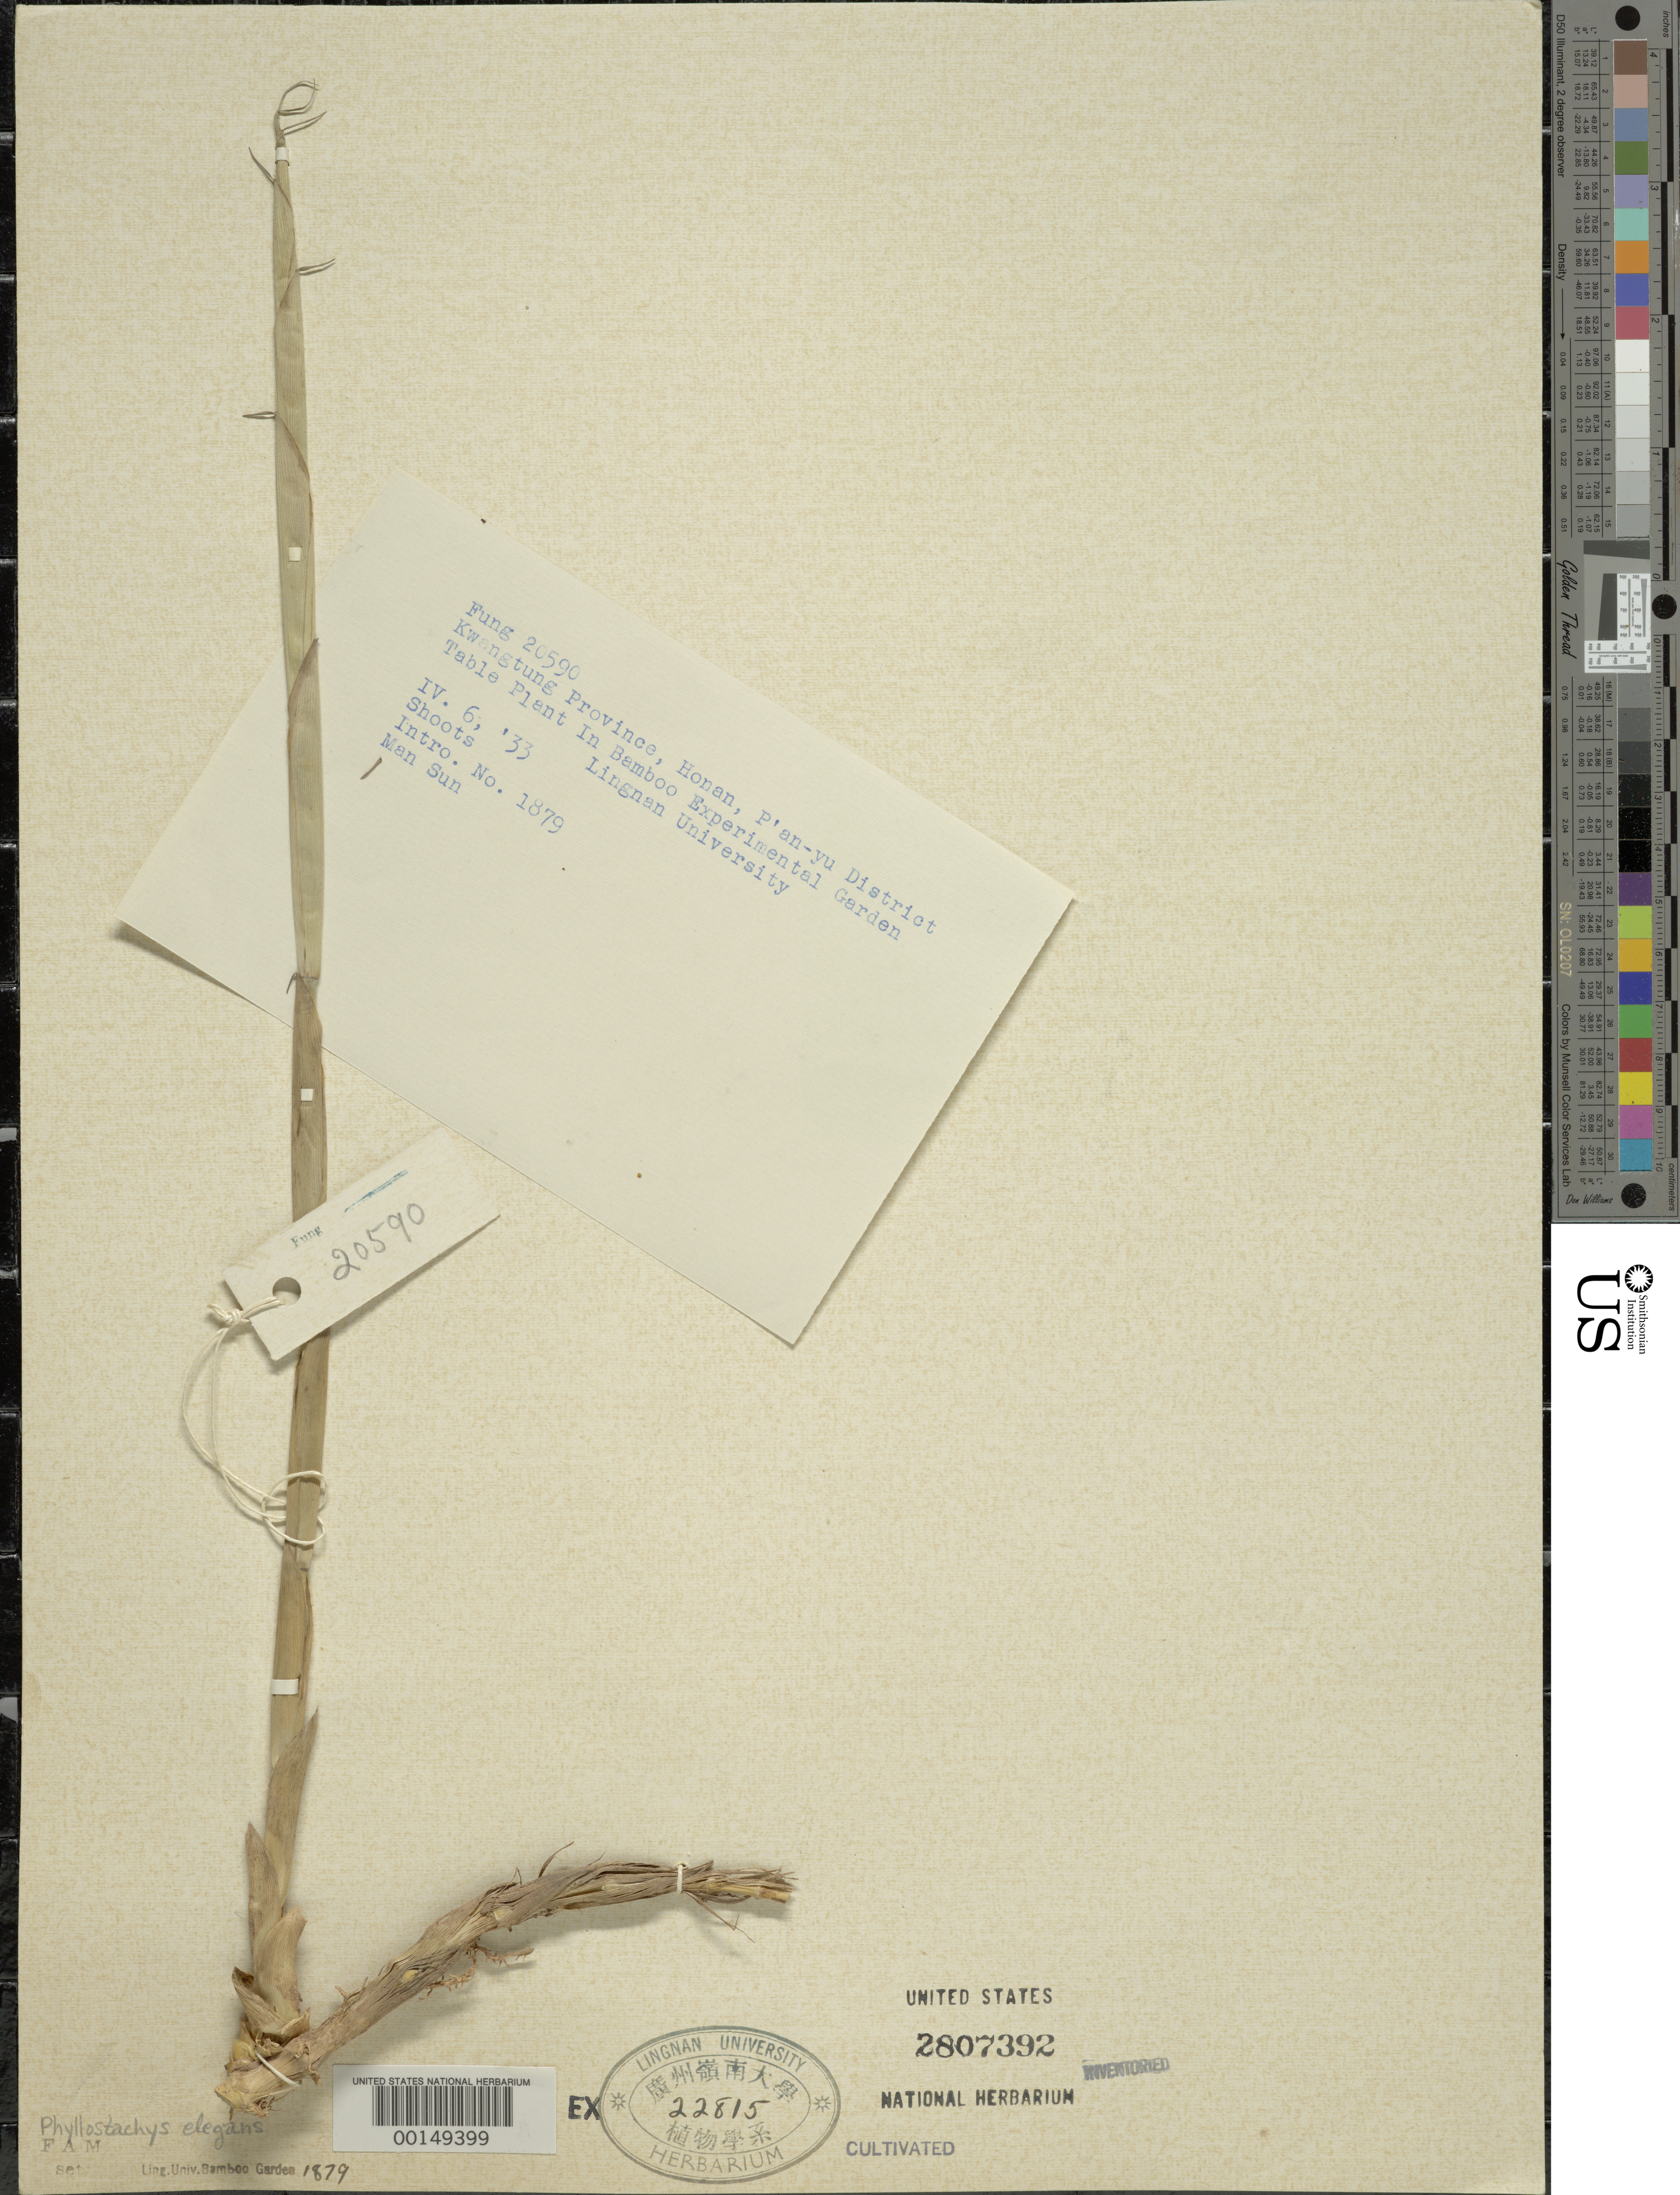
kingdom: Plantae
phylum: Tracheophyta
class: Liliopsida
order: Poales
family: Poaceae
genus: Phyllostachys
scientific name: Phyllostachys elegans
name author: McClure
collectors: H. L. Fung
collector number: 20590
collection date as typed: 06 Apr 1933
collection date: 1933-04-06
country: China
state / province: Guangdong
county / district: Guangzhou ?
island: Honam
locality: P'an-yu district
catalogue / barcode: US 2807392